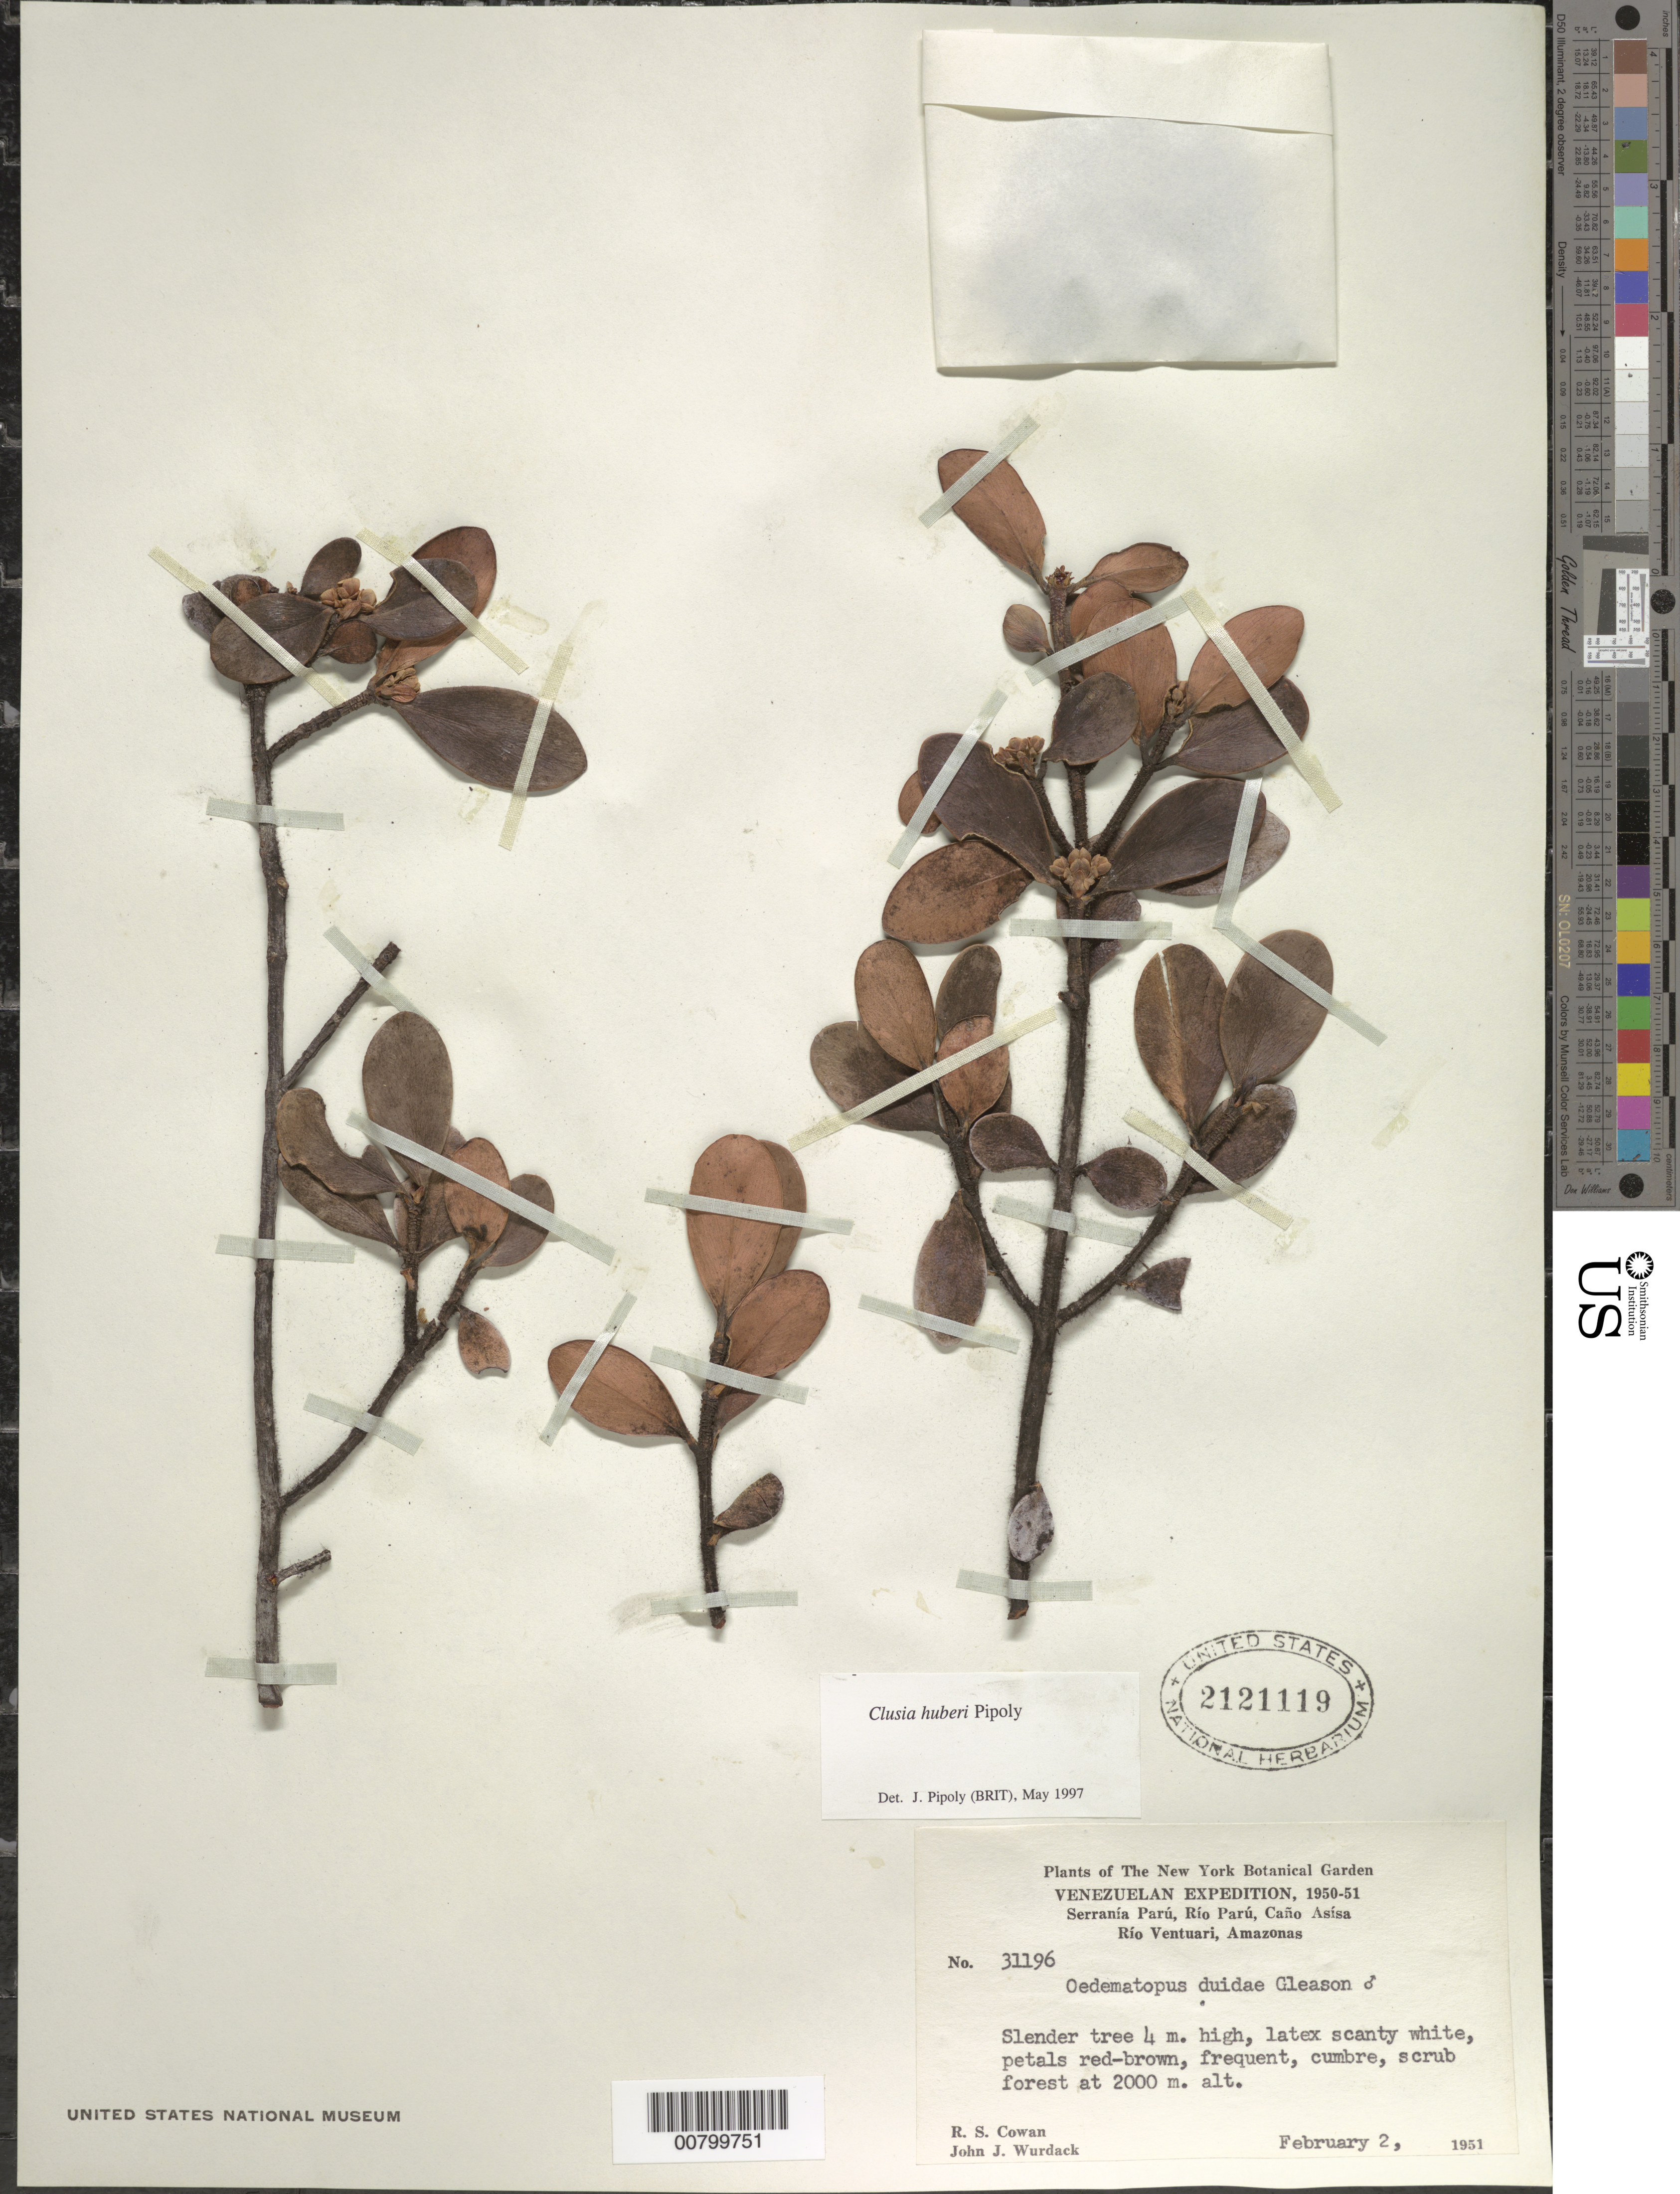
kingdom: Plantae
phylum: Tracheophyta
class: Magnoliopsida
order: Malpighiales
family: Clusiaceae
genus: Clusia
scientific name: Clusia huberi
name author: Pipoly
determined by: Pipoly, J. J., III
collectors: R. S. Cowan & J. J. Wurdack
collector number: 31196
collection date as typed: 2-Feb-51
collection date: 1951-02-02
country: Venezuela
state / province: Amazonas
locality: Serranía Parú, along West Rim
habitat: Cumbre, scrub forest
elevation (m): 2000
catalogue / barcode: US 2121119